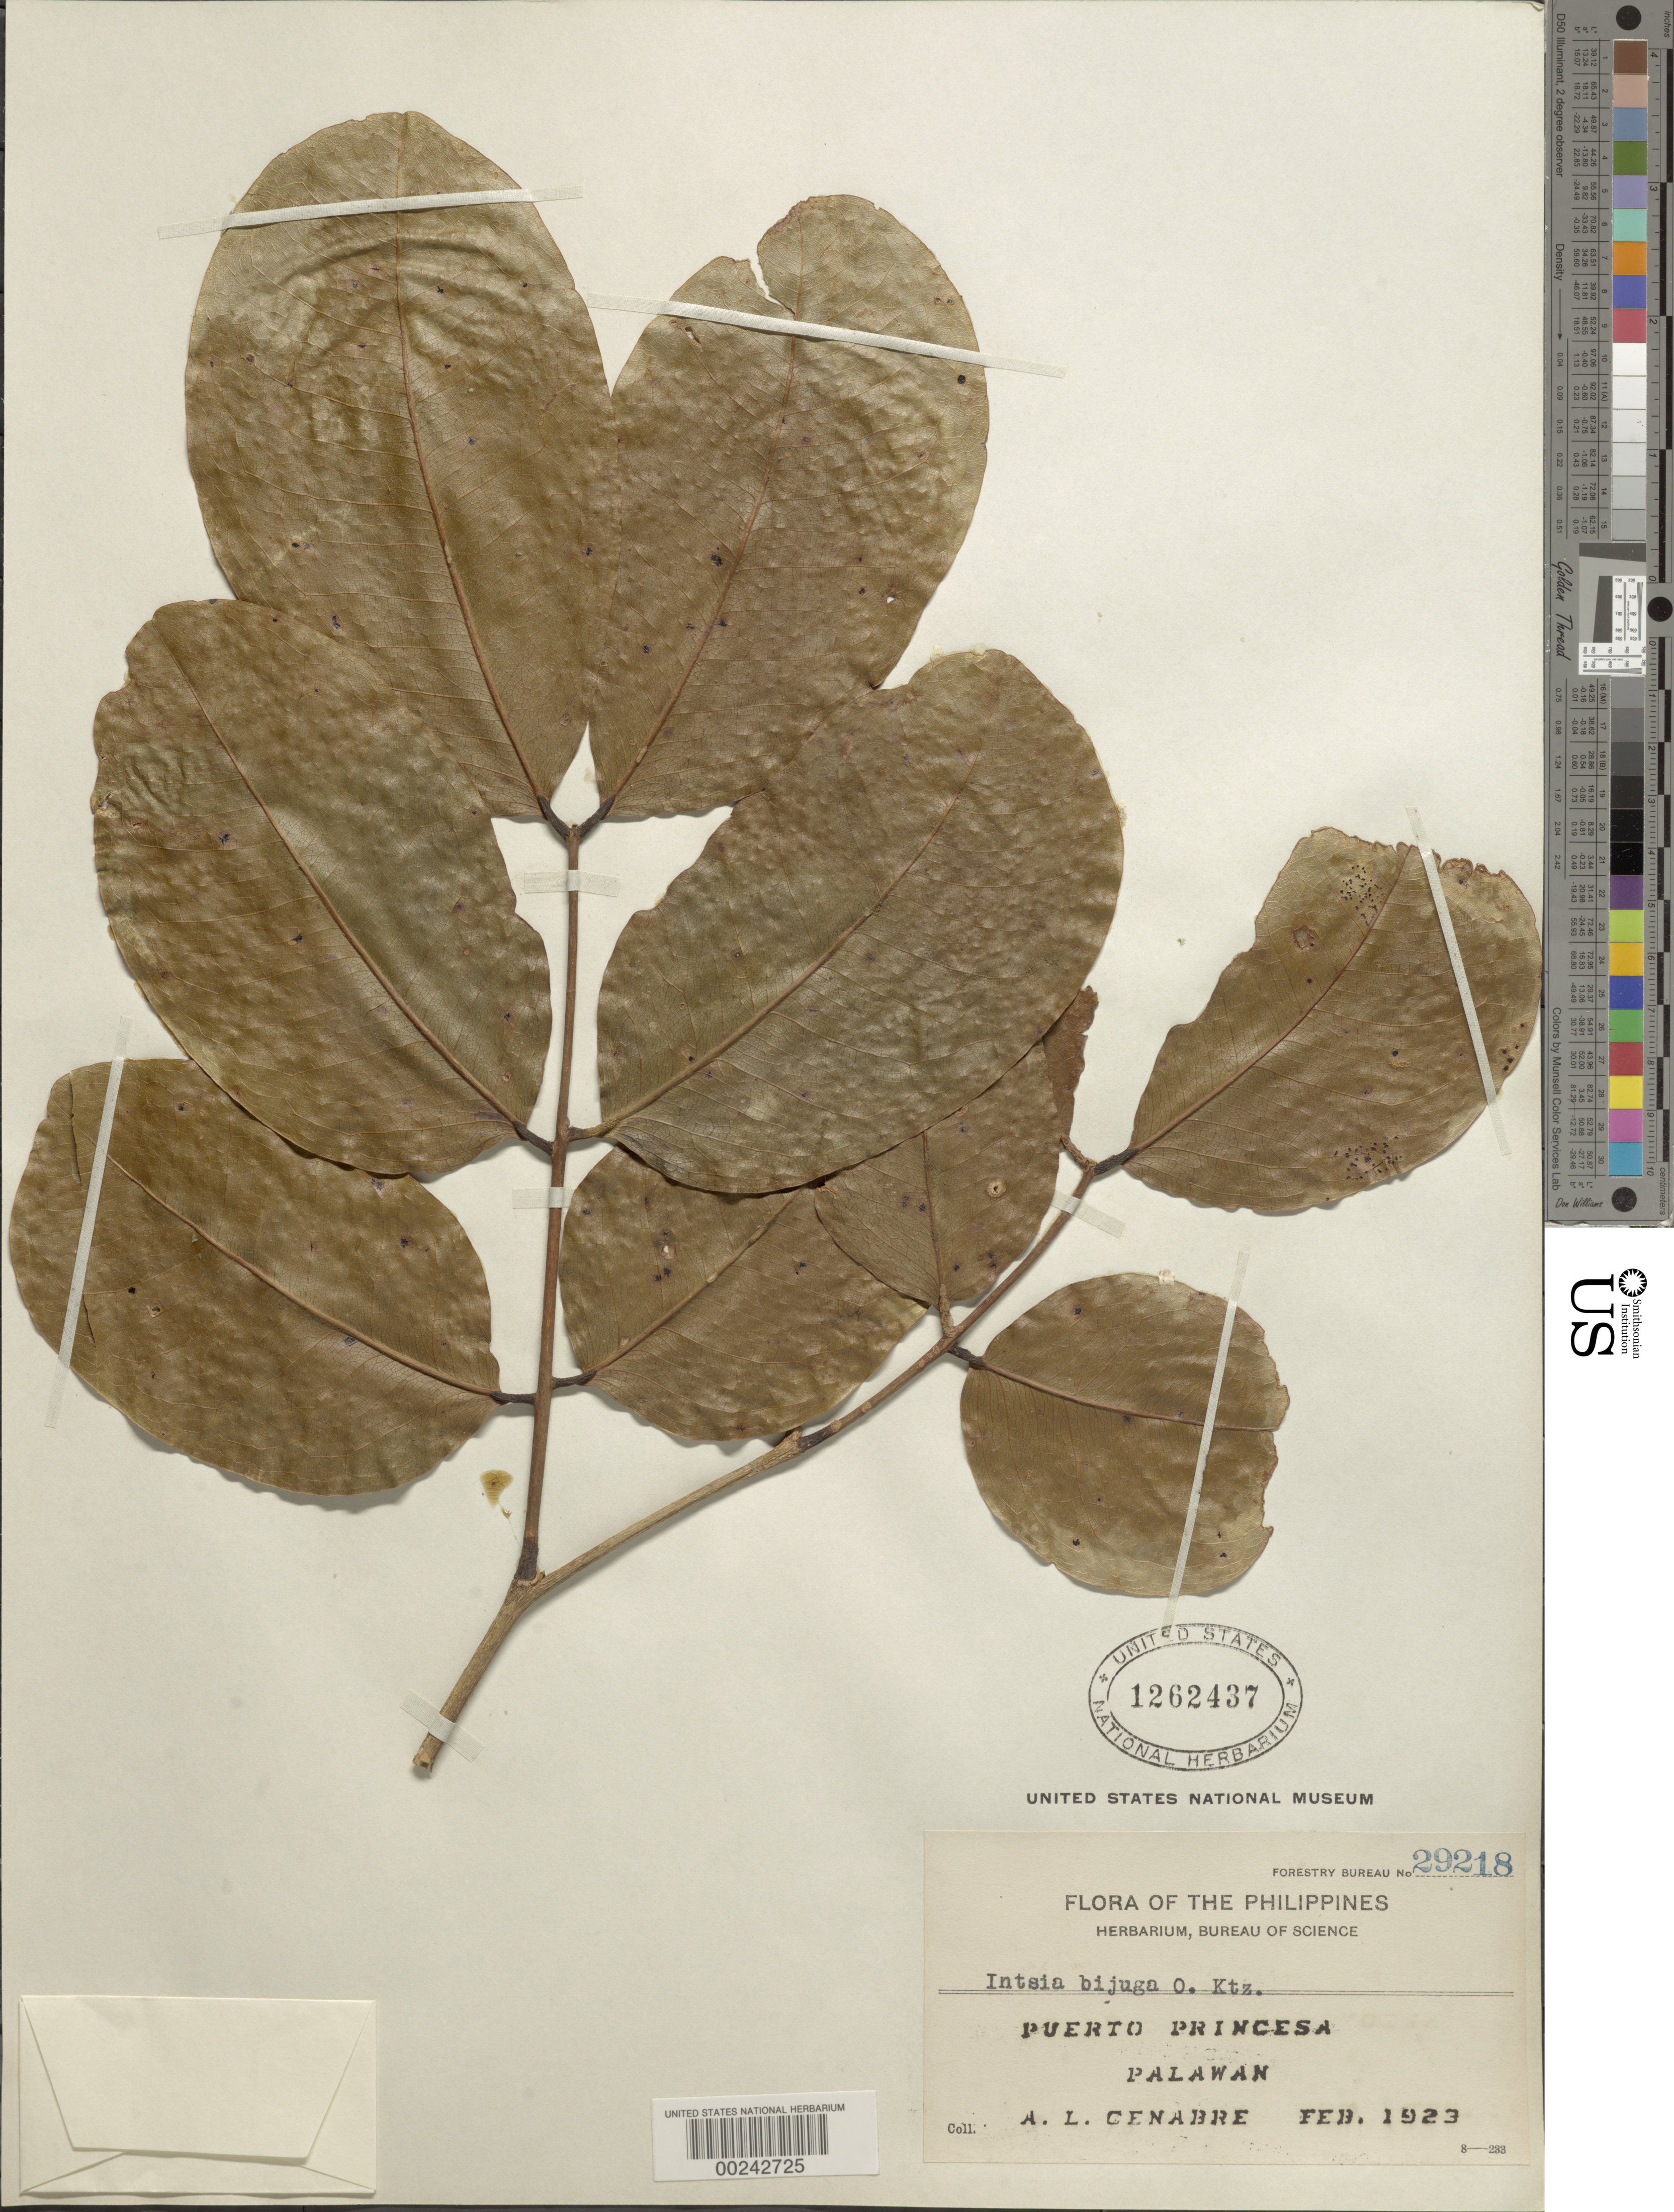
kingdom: Plantae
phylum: Tracheophyta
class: Magnoliopsida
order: Fabales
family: Fabaceae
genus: Intsia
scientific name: Intsia bijuga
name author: (Colebr.) Kuntze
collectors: A. Cenabre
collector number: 29218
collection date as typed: Feb 1923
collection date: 1923-02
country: Philippines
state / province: Mimaropa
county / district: Palawan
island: Palawan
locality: Puerto princesa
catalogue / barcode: US 1262437